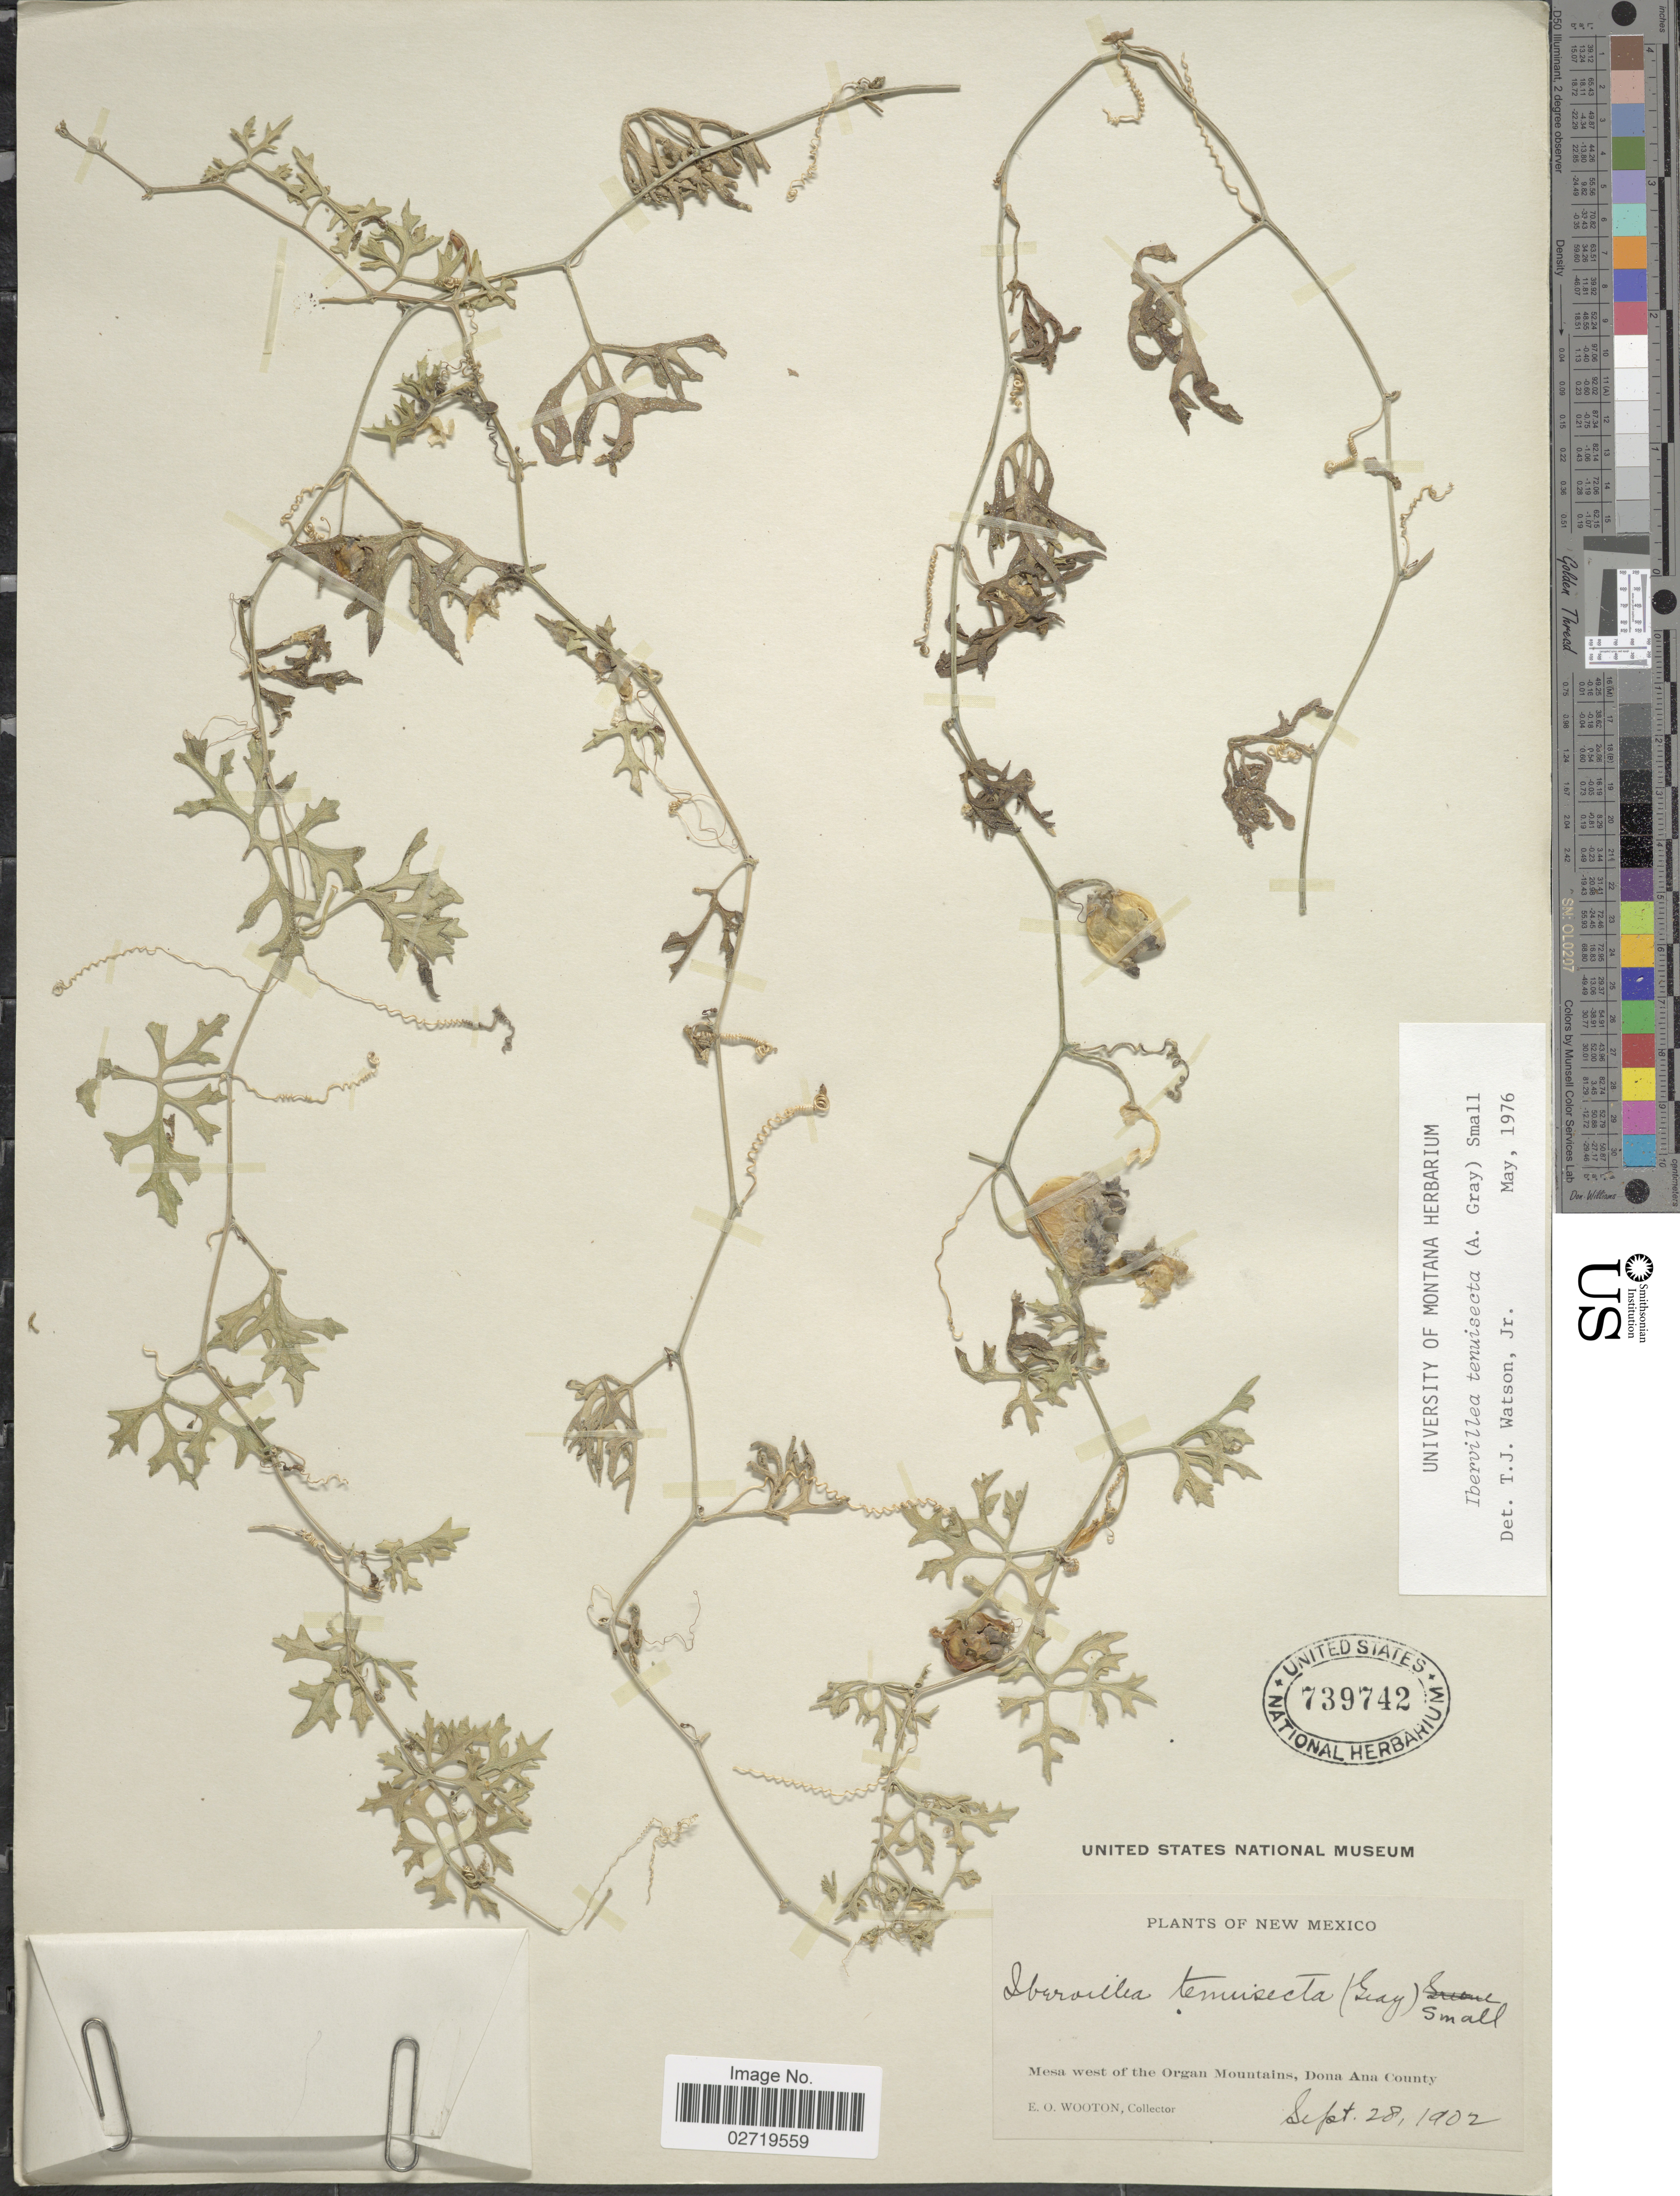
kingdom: Plantae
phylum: Tracheophyta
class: Magnoliopsida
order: Cucurbitales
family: Cucurbitaceae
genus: Ibervillea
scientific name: Ibervillea lindheimeri var. tenuisecta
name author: (A. Gray) M.C. Johnst.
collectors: E. O. Wooton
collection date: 1902-09-28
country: United States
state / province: New Mexico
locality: Mesa west of the Organ Mountains, Dona Ana County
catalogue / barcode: US 739742